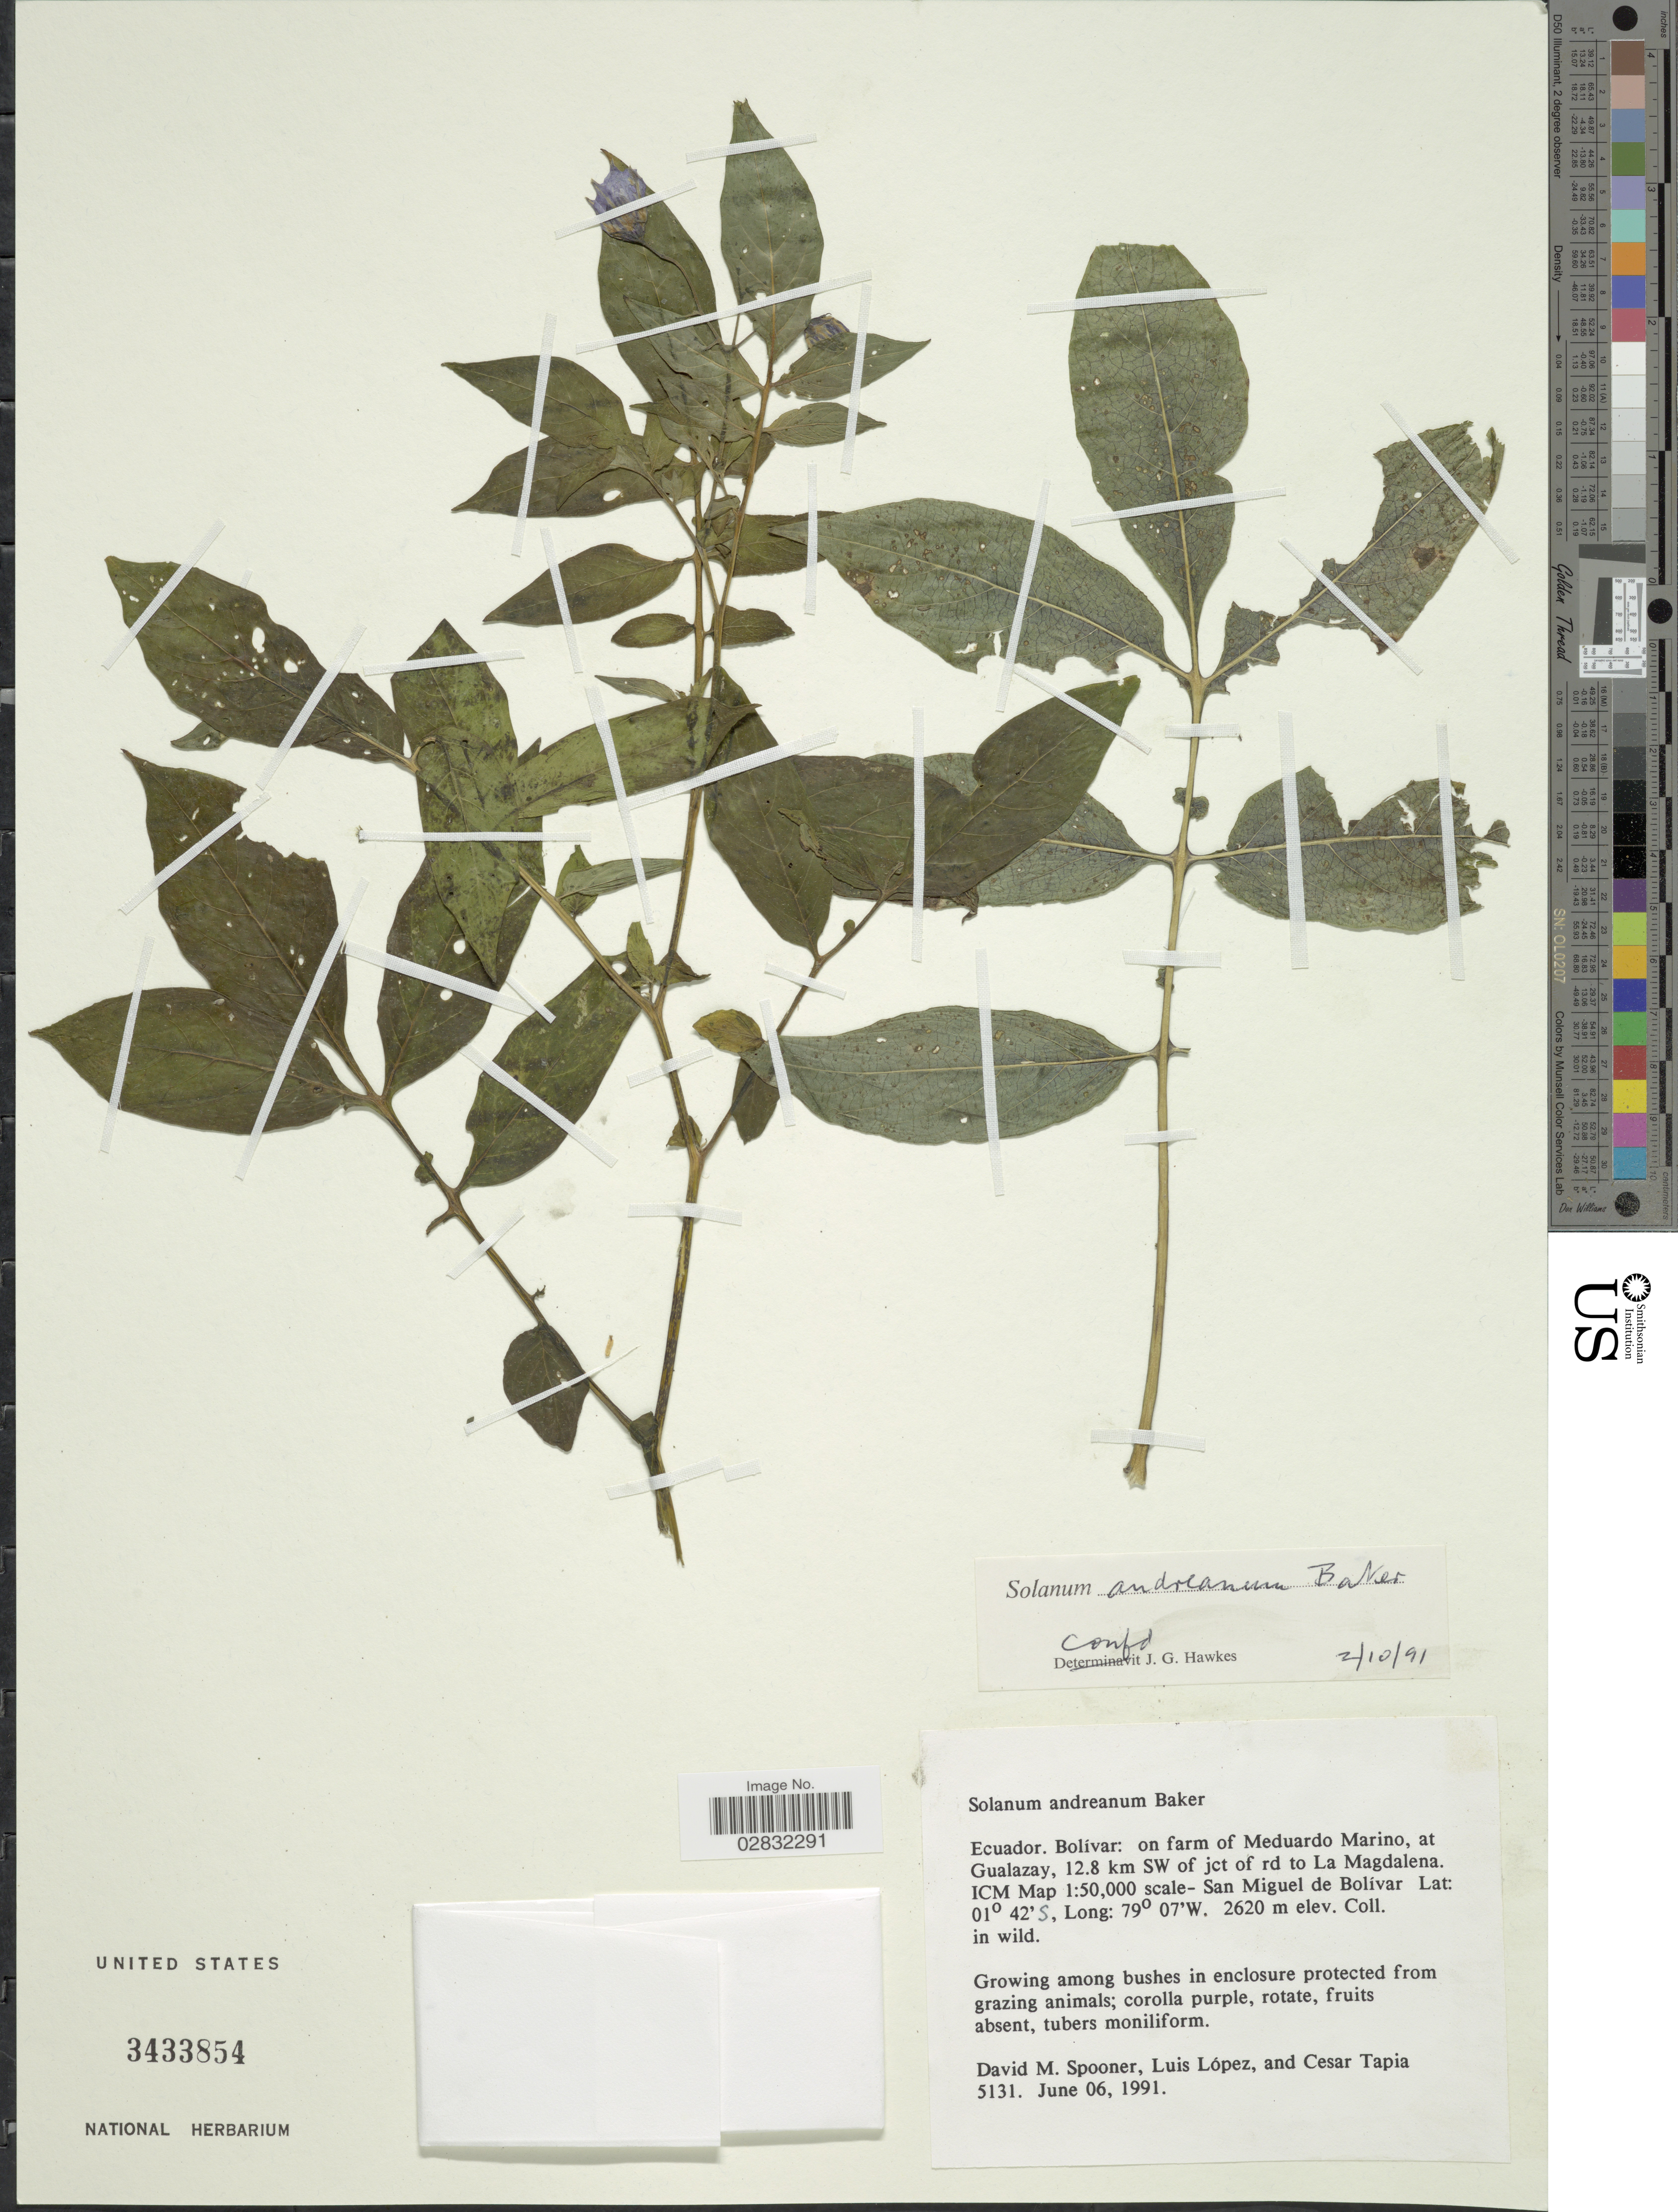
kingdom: Plantae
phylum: Tracheophyta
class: Magnoliopsida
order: Solanales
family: Solanaceae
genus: Solanum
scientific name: Solanum andreanum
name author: Baker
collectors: D. Spooner, L. López & C. Tapia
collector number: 5131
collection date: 1991-06-06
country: Ecuador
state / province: Bolívar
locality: On farm of Meduardo Marino, at Gualazay, 12.8 km SW of jct of rd to La Magdalena, ICM Map 1:50,000 scale- San Miguel de Bolívar.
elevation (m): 2620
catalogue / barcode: US 3433854